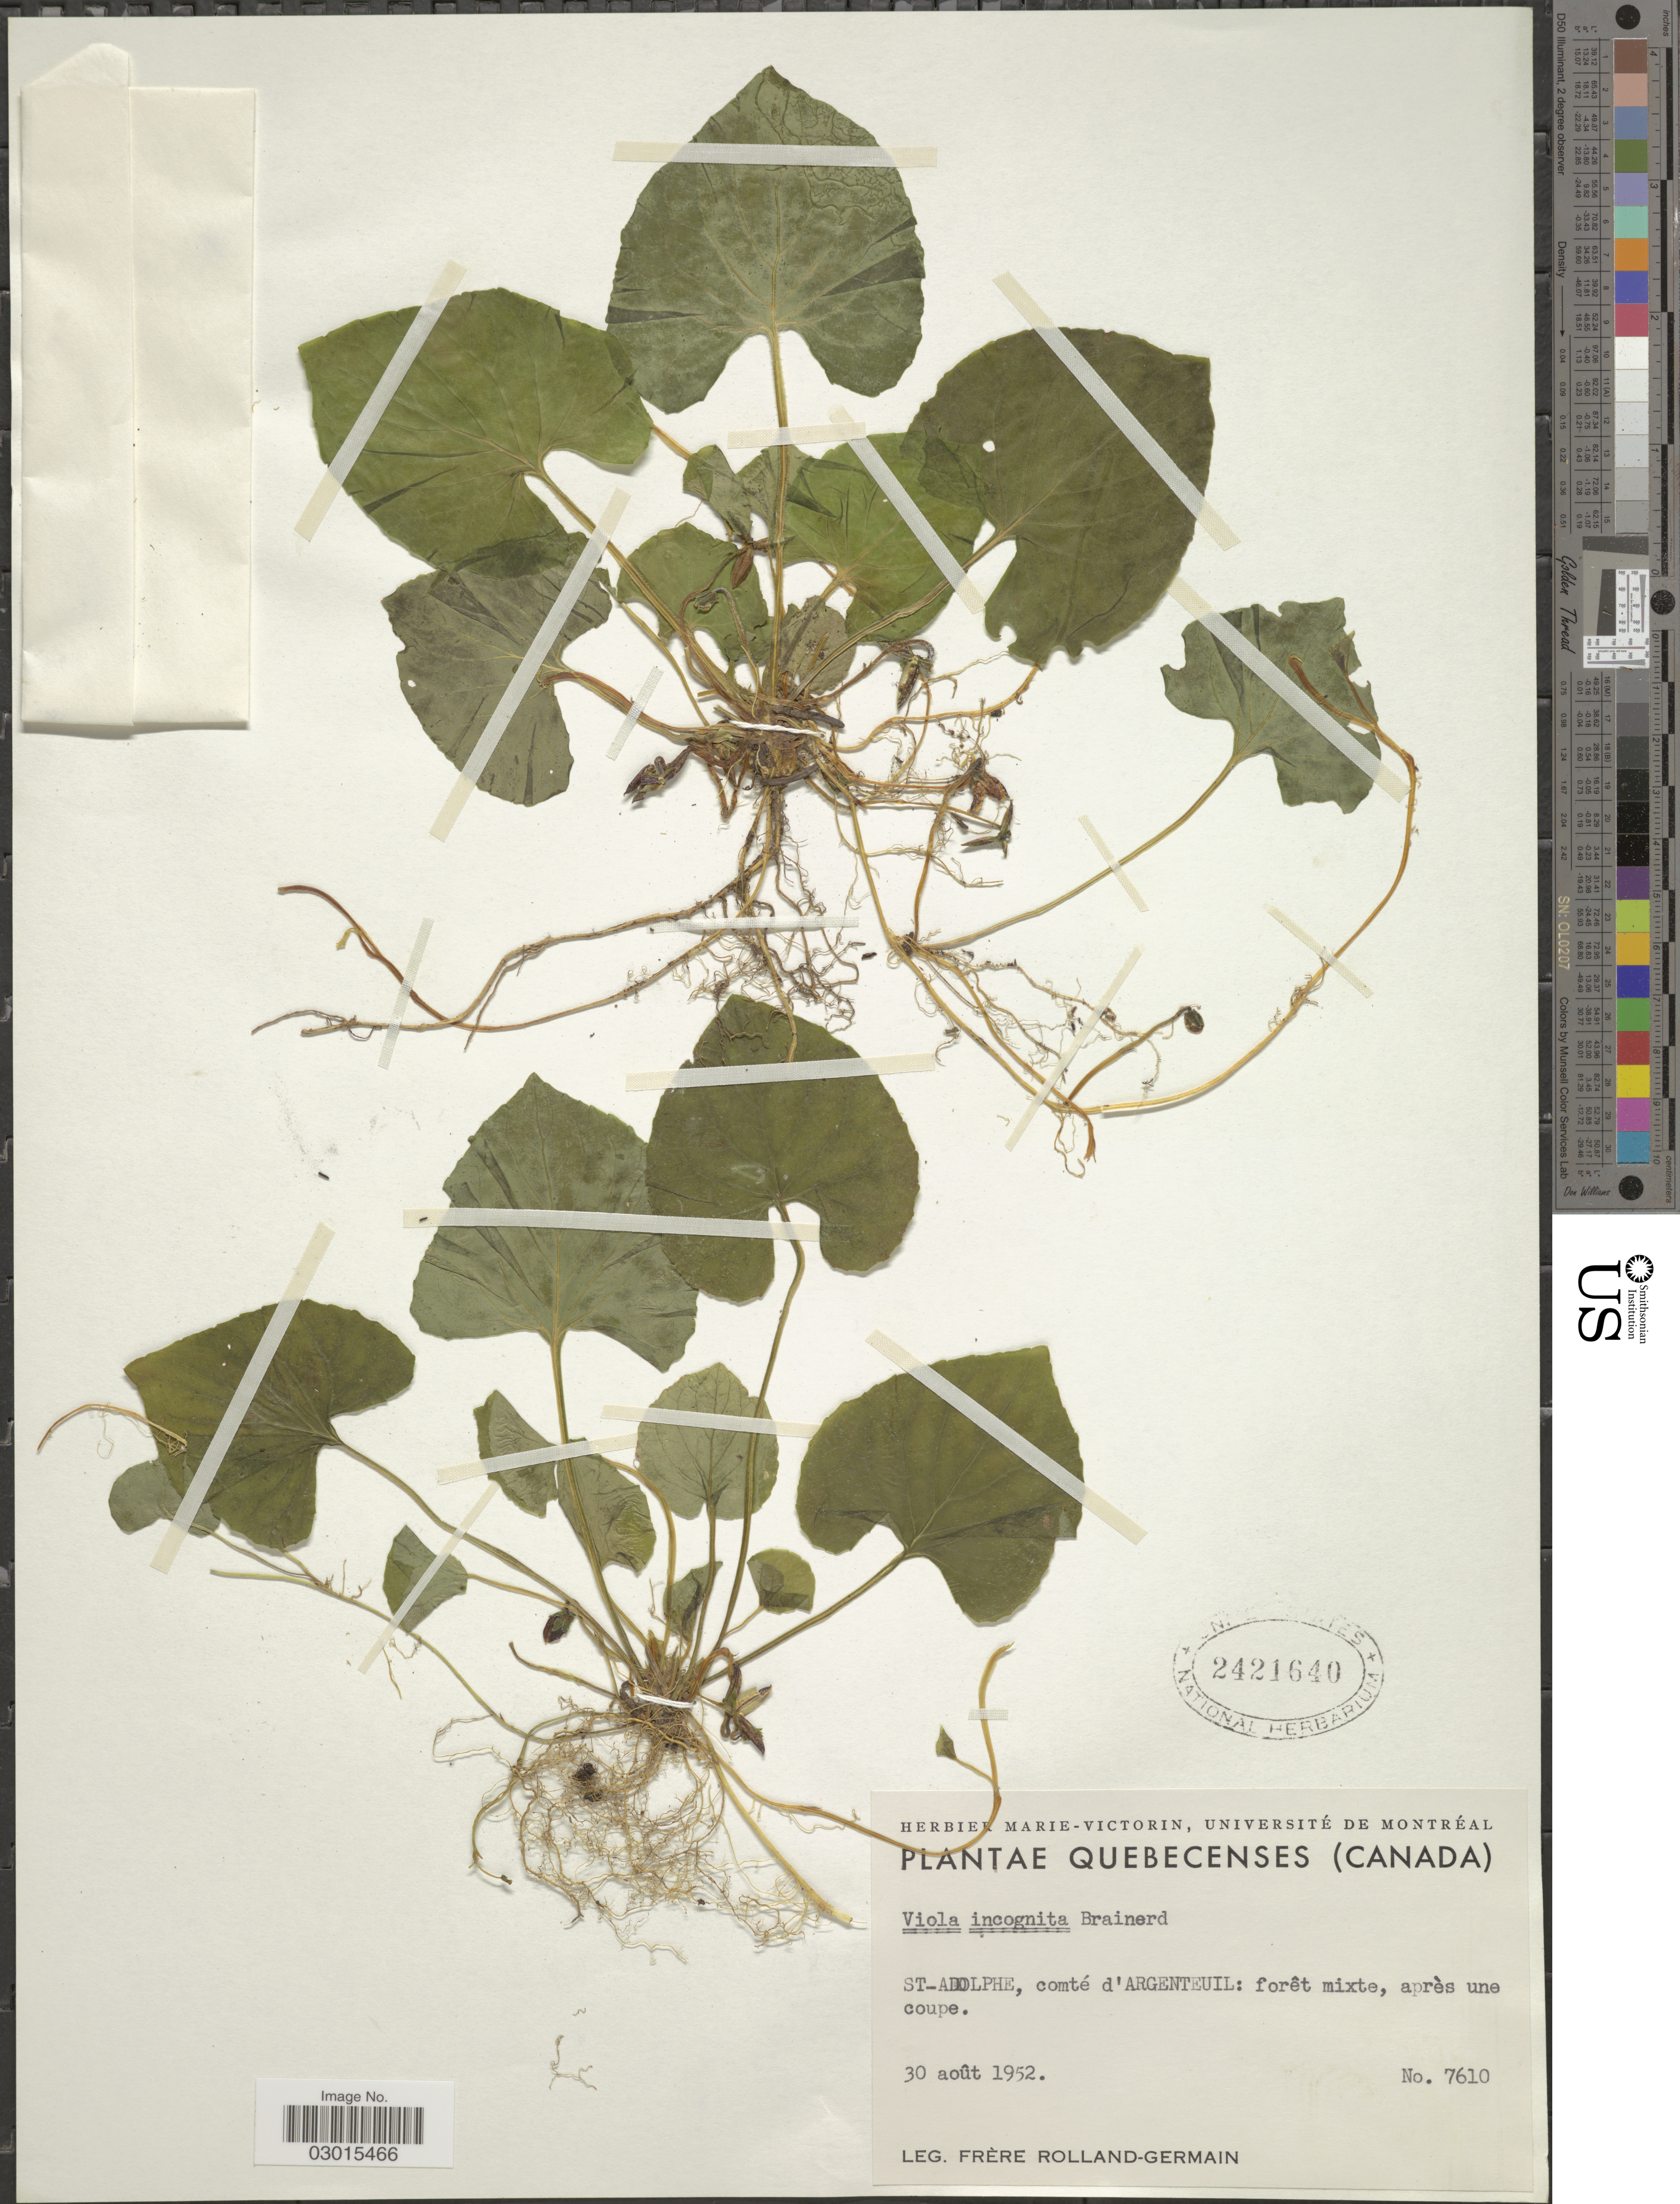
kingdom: Plantae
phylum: Tracheophyta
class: Magnoliopsida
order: Malpighiales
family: Violaceae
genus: Viola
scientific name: Viola incognita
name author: Brainerd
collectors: Rolland-Germain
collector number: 7610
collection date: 1952-08-30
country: Canada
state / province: Quebec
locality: St-Adolphe, comté d'Argenteuil.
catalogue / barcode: US 2421640